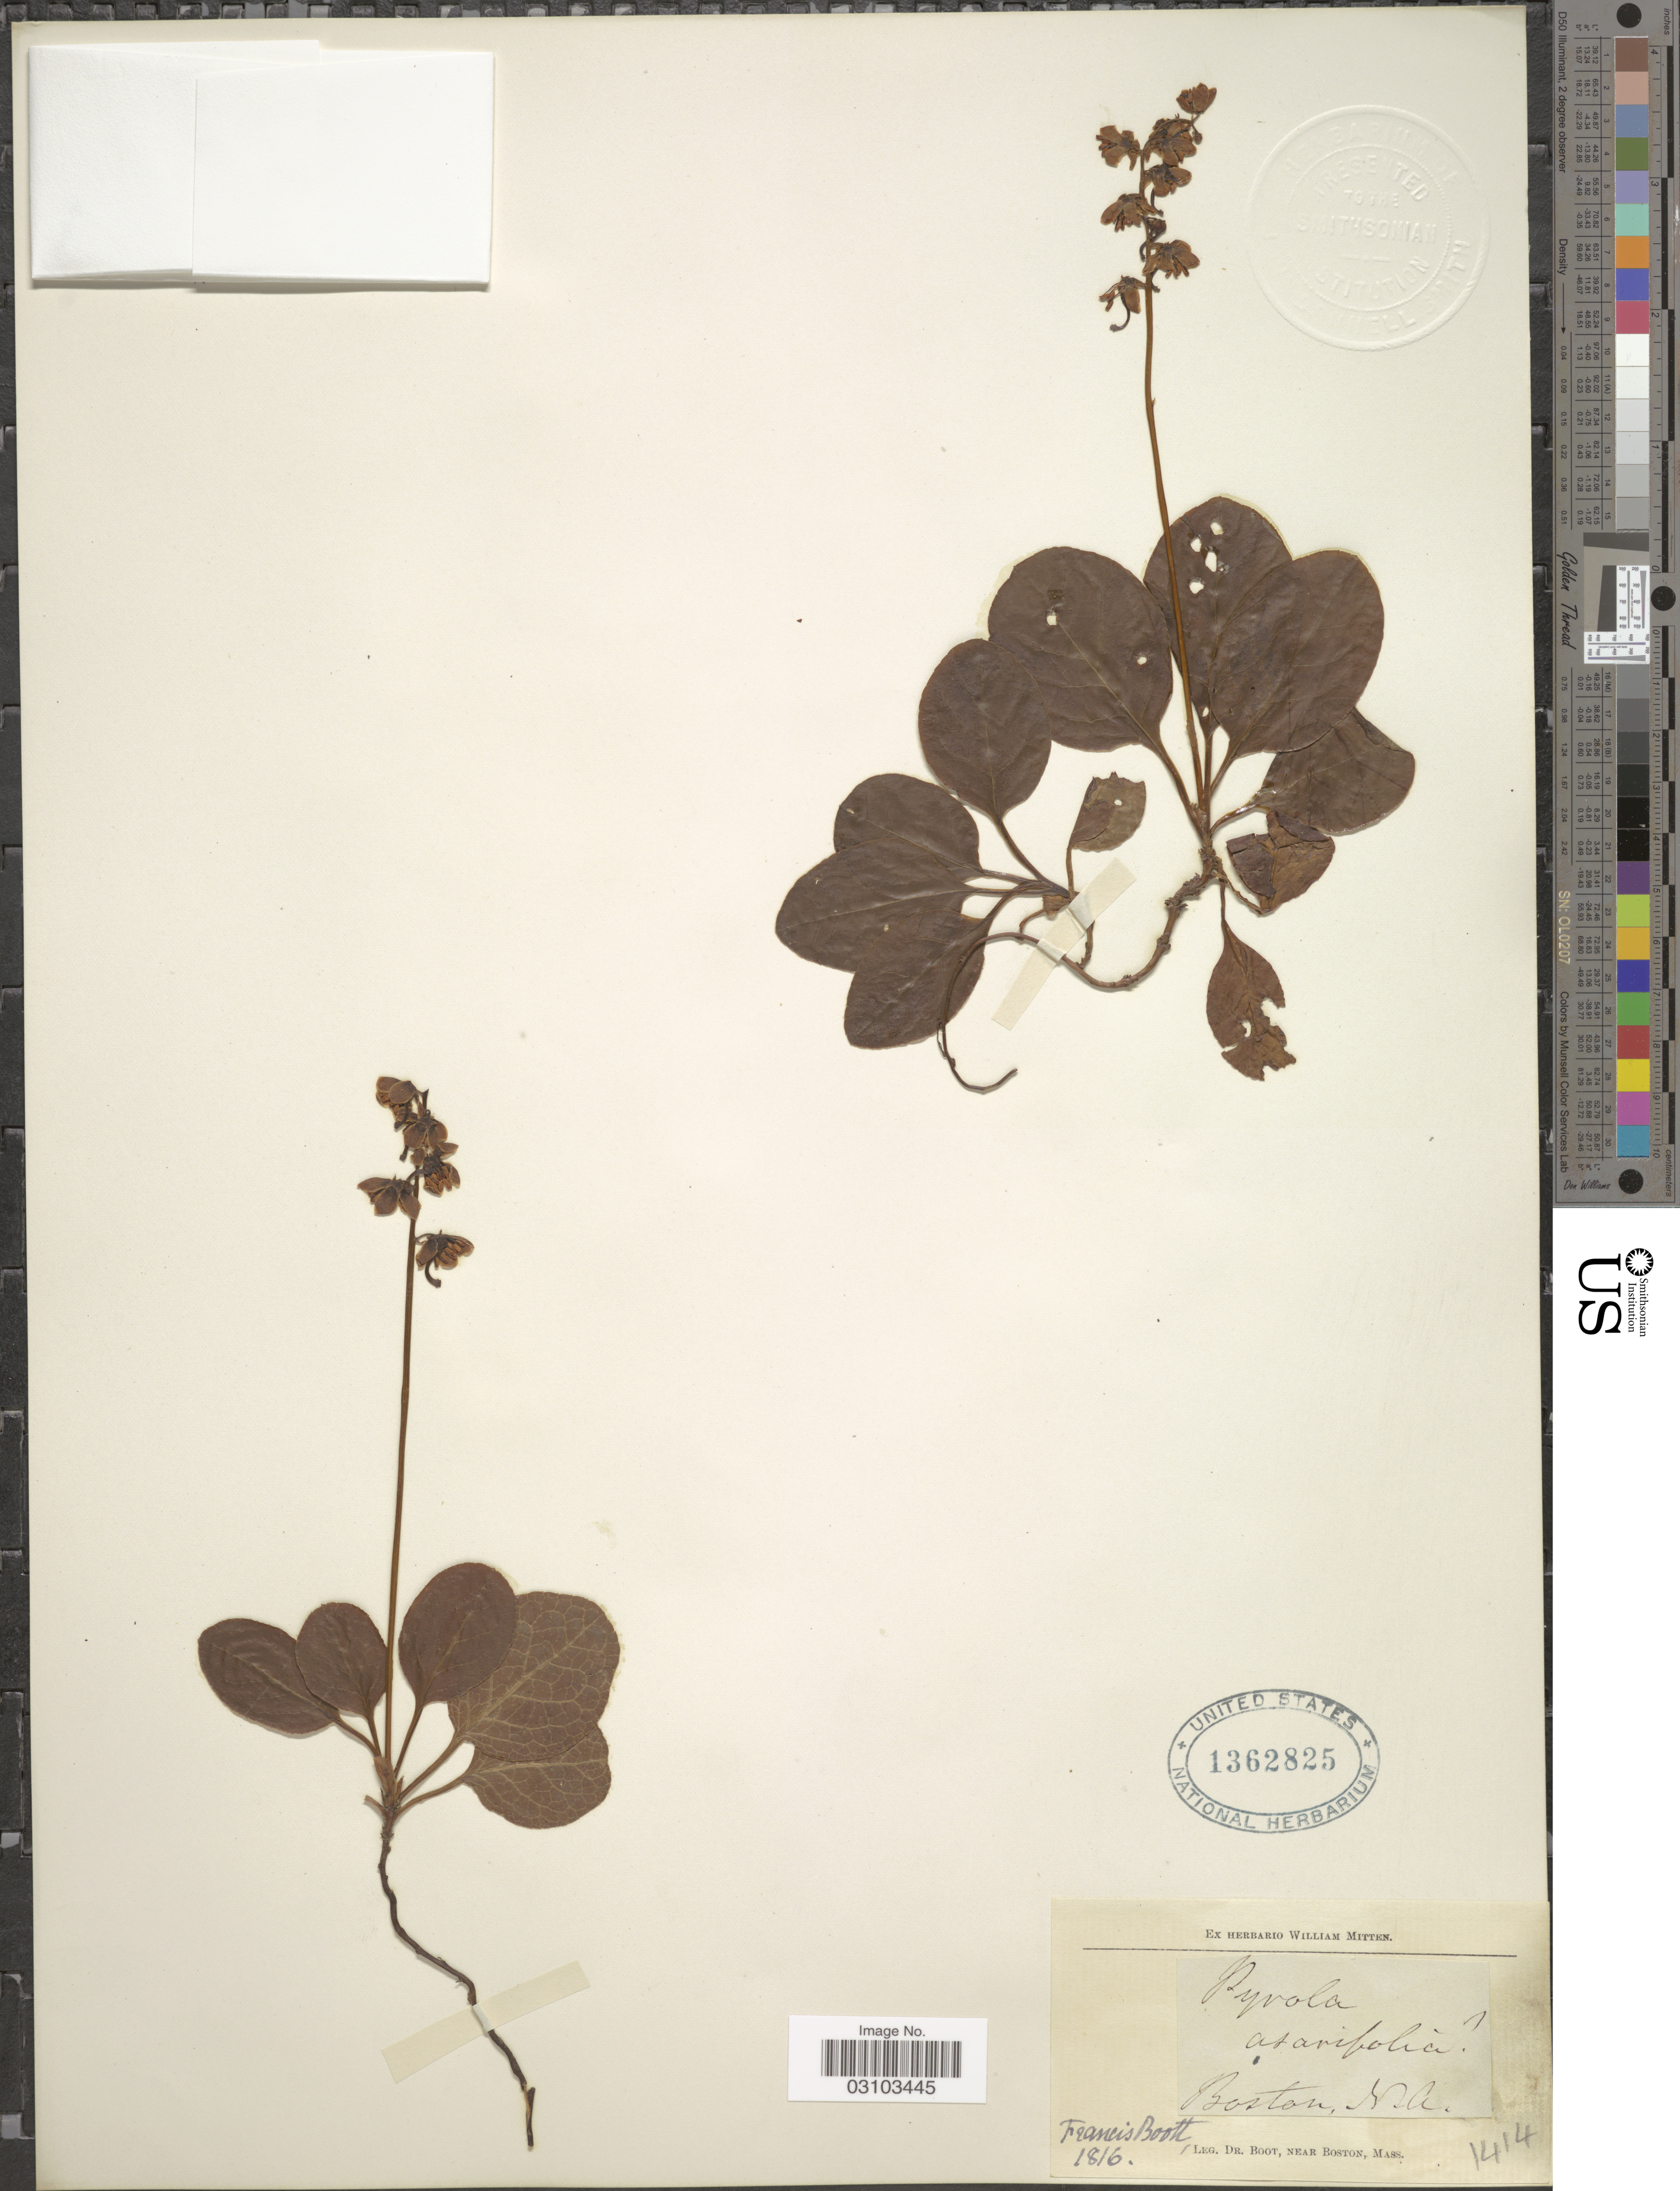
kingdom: Plantae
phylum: Tracheophyta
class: Magnoliopsida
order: Ericales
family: Ericaceae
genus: Pyrola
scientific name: Pyrola asarifolia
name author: Michx.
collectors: F. M. B. Boott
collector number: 1414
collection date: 1816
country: United States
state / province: Massachusetts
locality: Near Boston. M.A.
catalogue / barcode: US 1362825